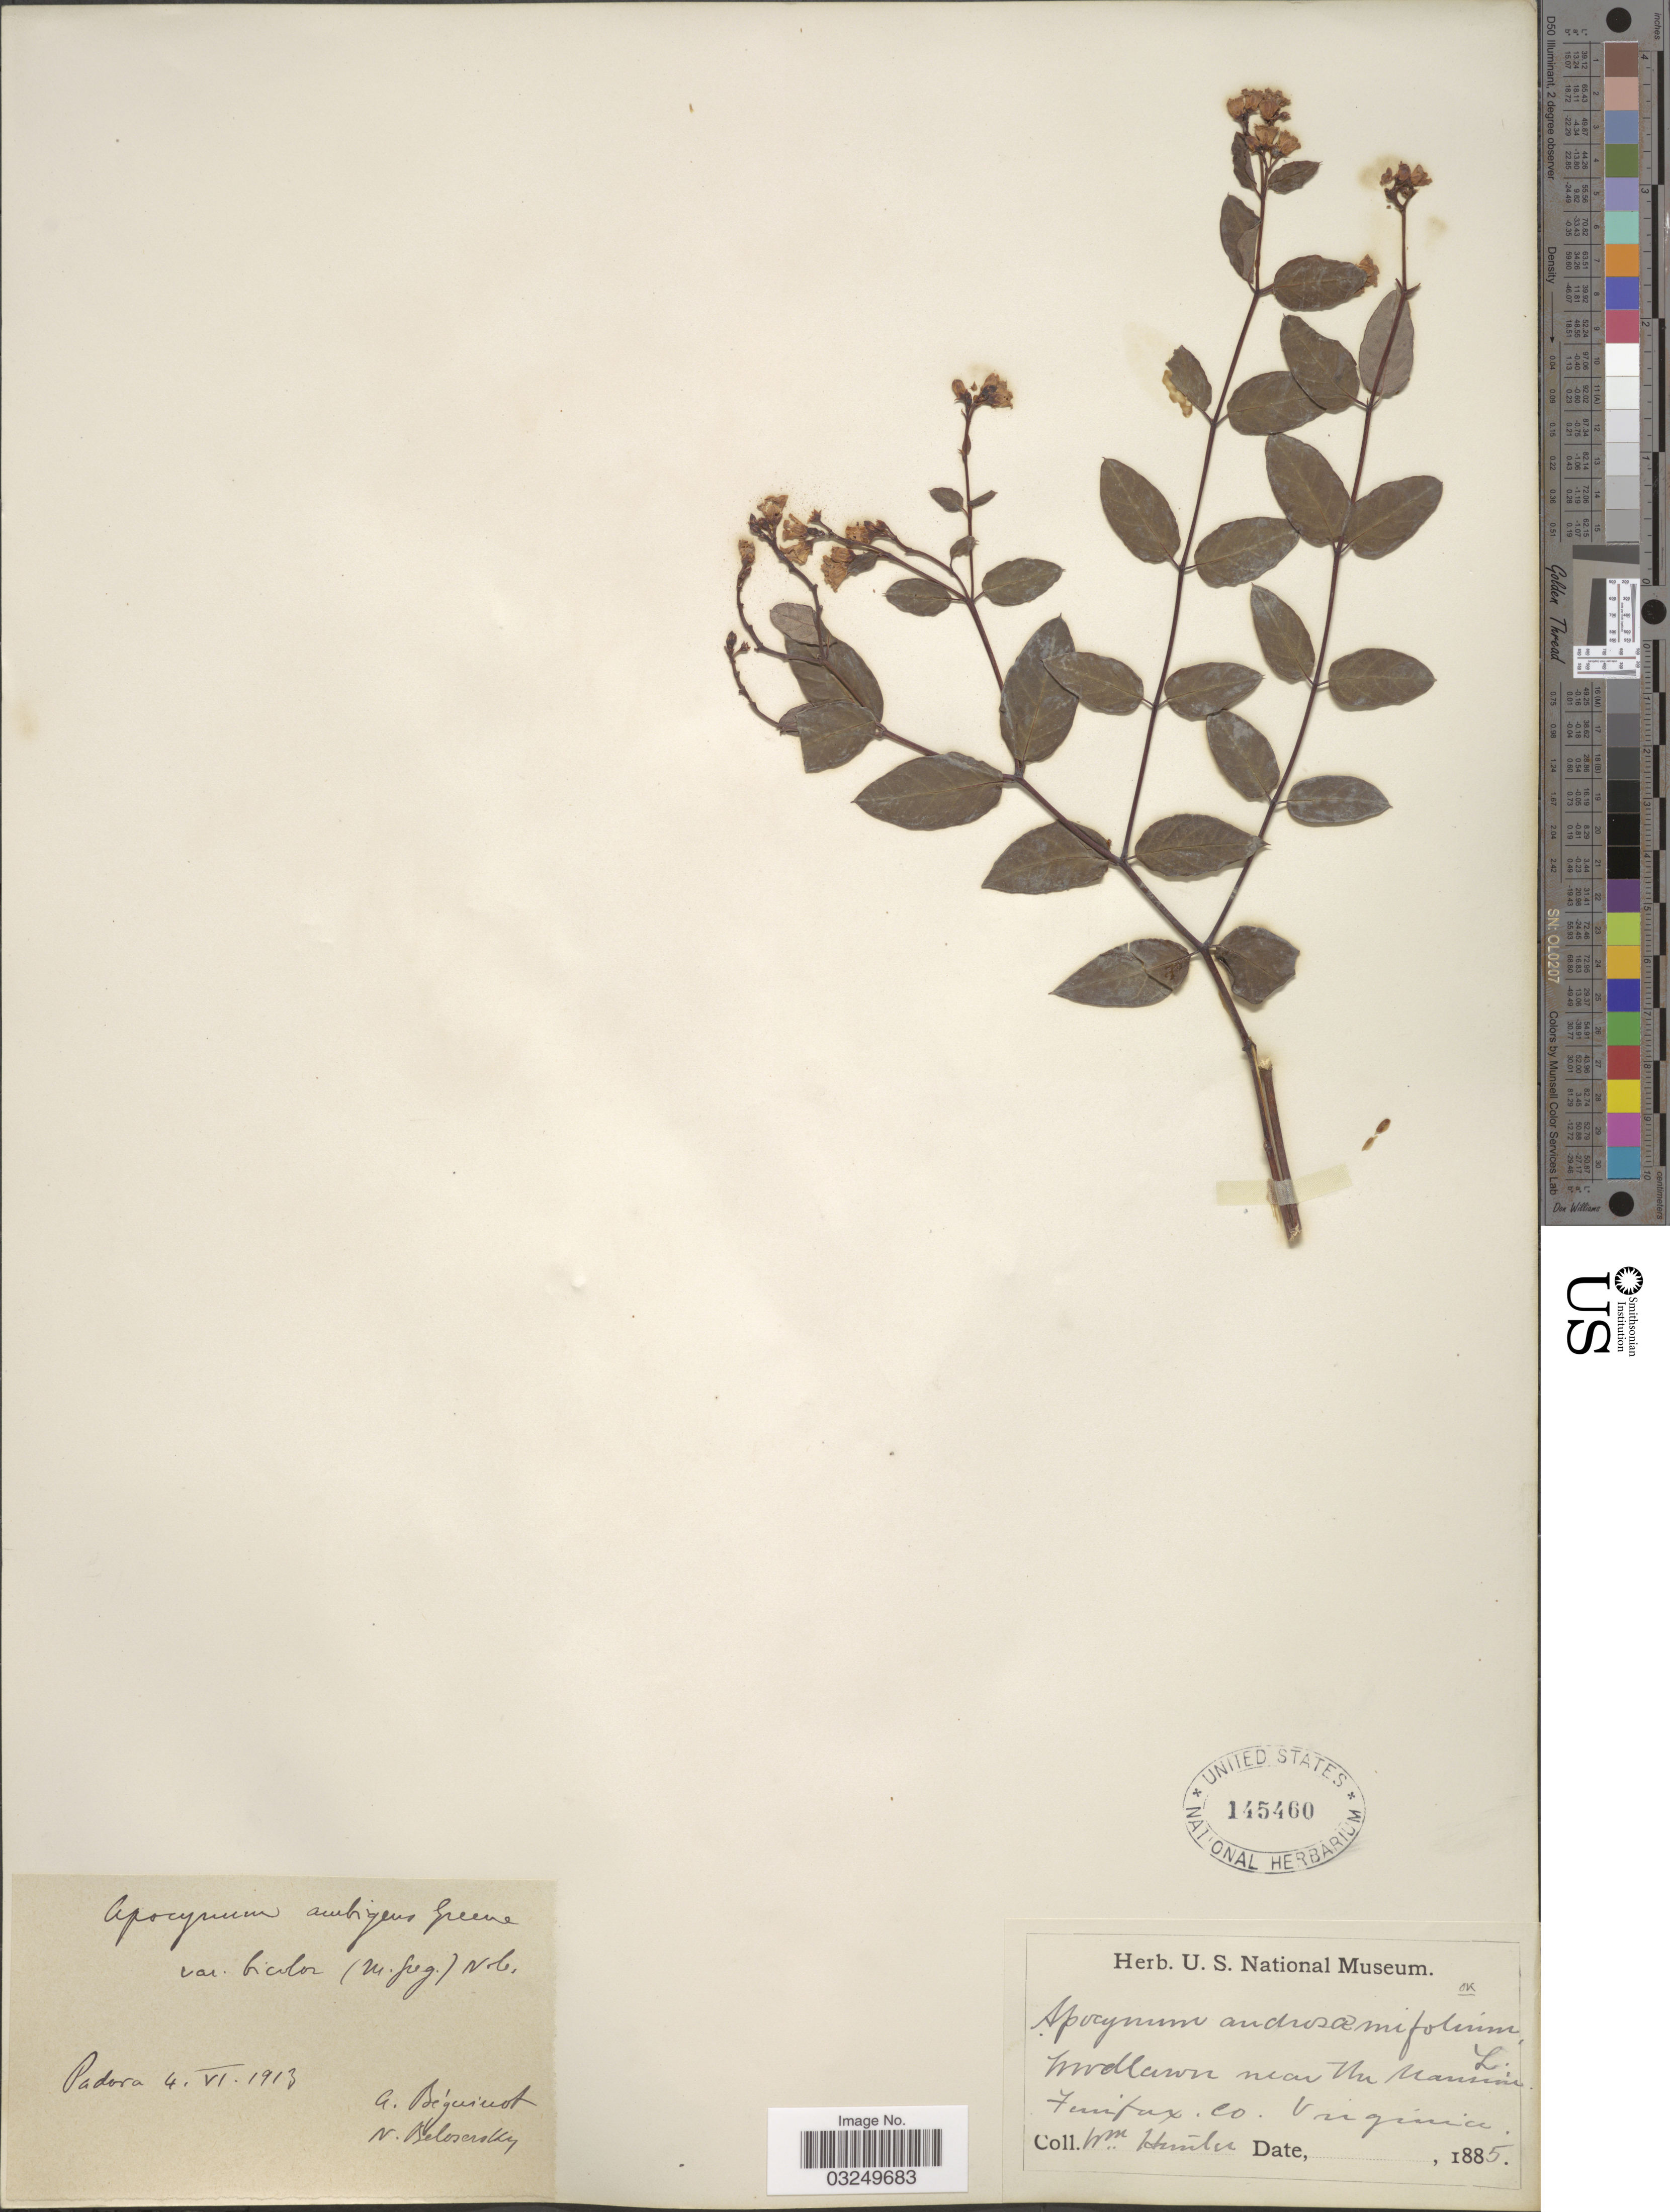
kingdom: Plantae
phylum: Tracheophyta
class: Magnoliopsida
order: Gentianales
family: Apocynaceae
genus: Apocynum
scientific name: Apocynum bicolor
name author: E.A. McGregor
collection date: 1885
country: United States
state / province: Virginia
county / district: Fairfax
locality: Woodlawn near the Mansion Fairfax Co.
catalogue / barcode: US 145460